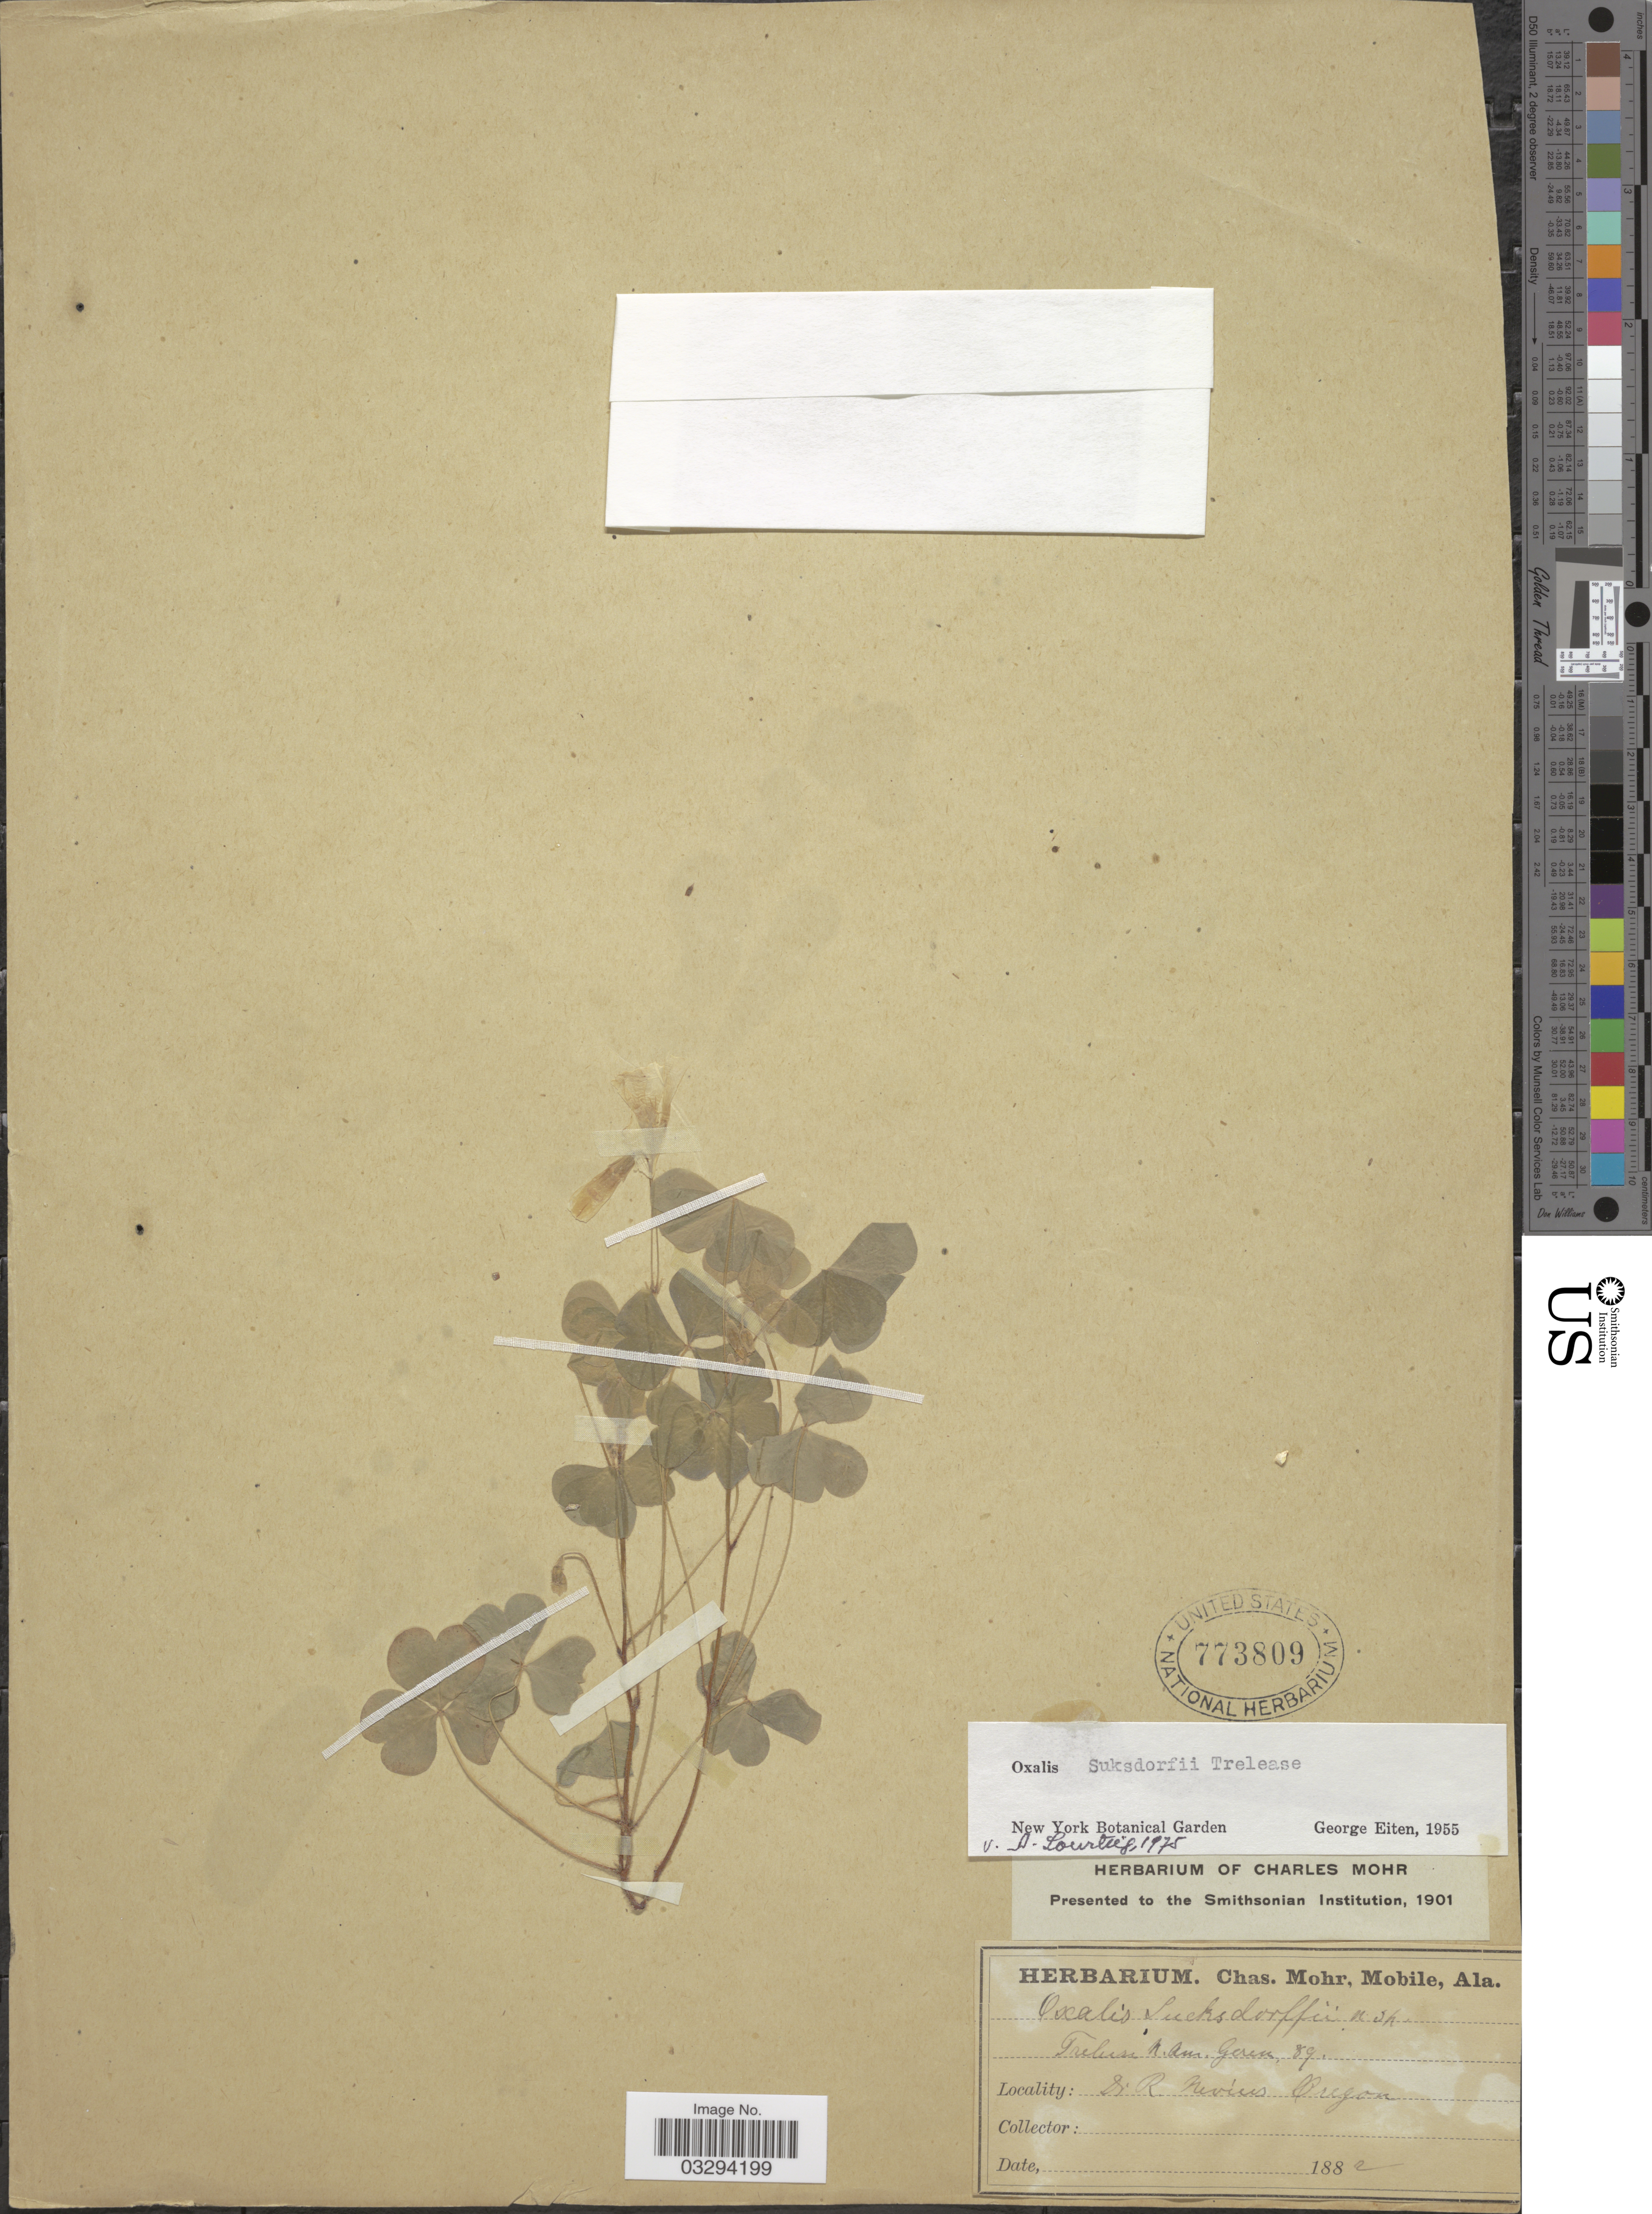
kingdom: Plantae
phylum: Tracheophyta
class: Magnoliopsida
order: Oxalidales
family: Oxalidaceae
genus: Oxalis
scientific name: Oxalis suksdorfii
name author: Trel.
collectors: R. Nevius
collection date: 1882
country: United States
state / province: Oregon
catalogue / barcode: US 773809